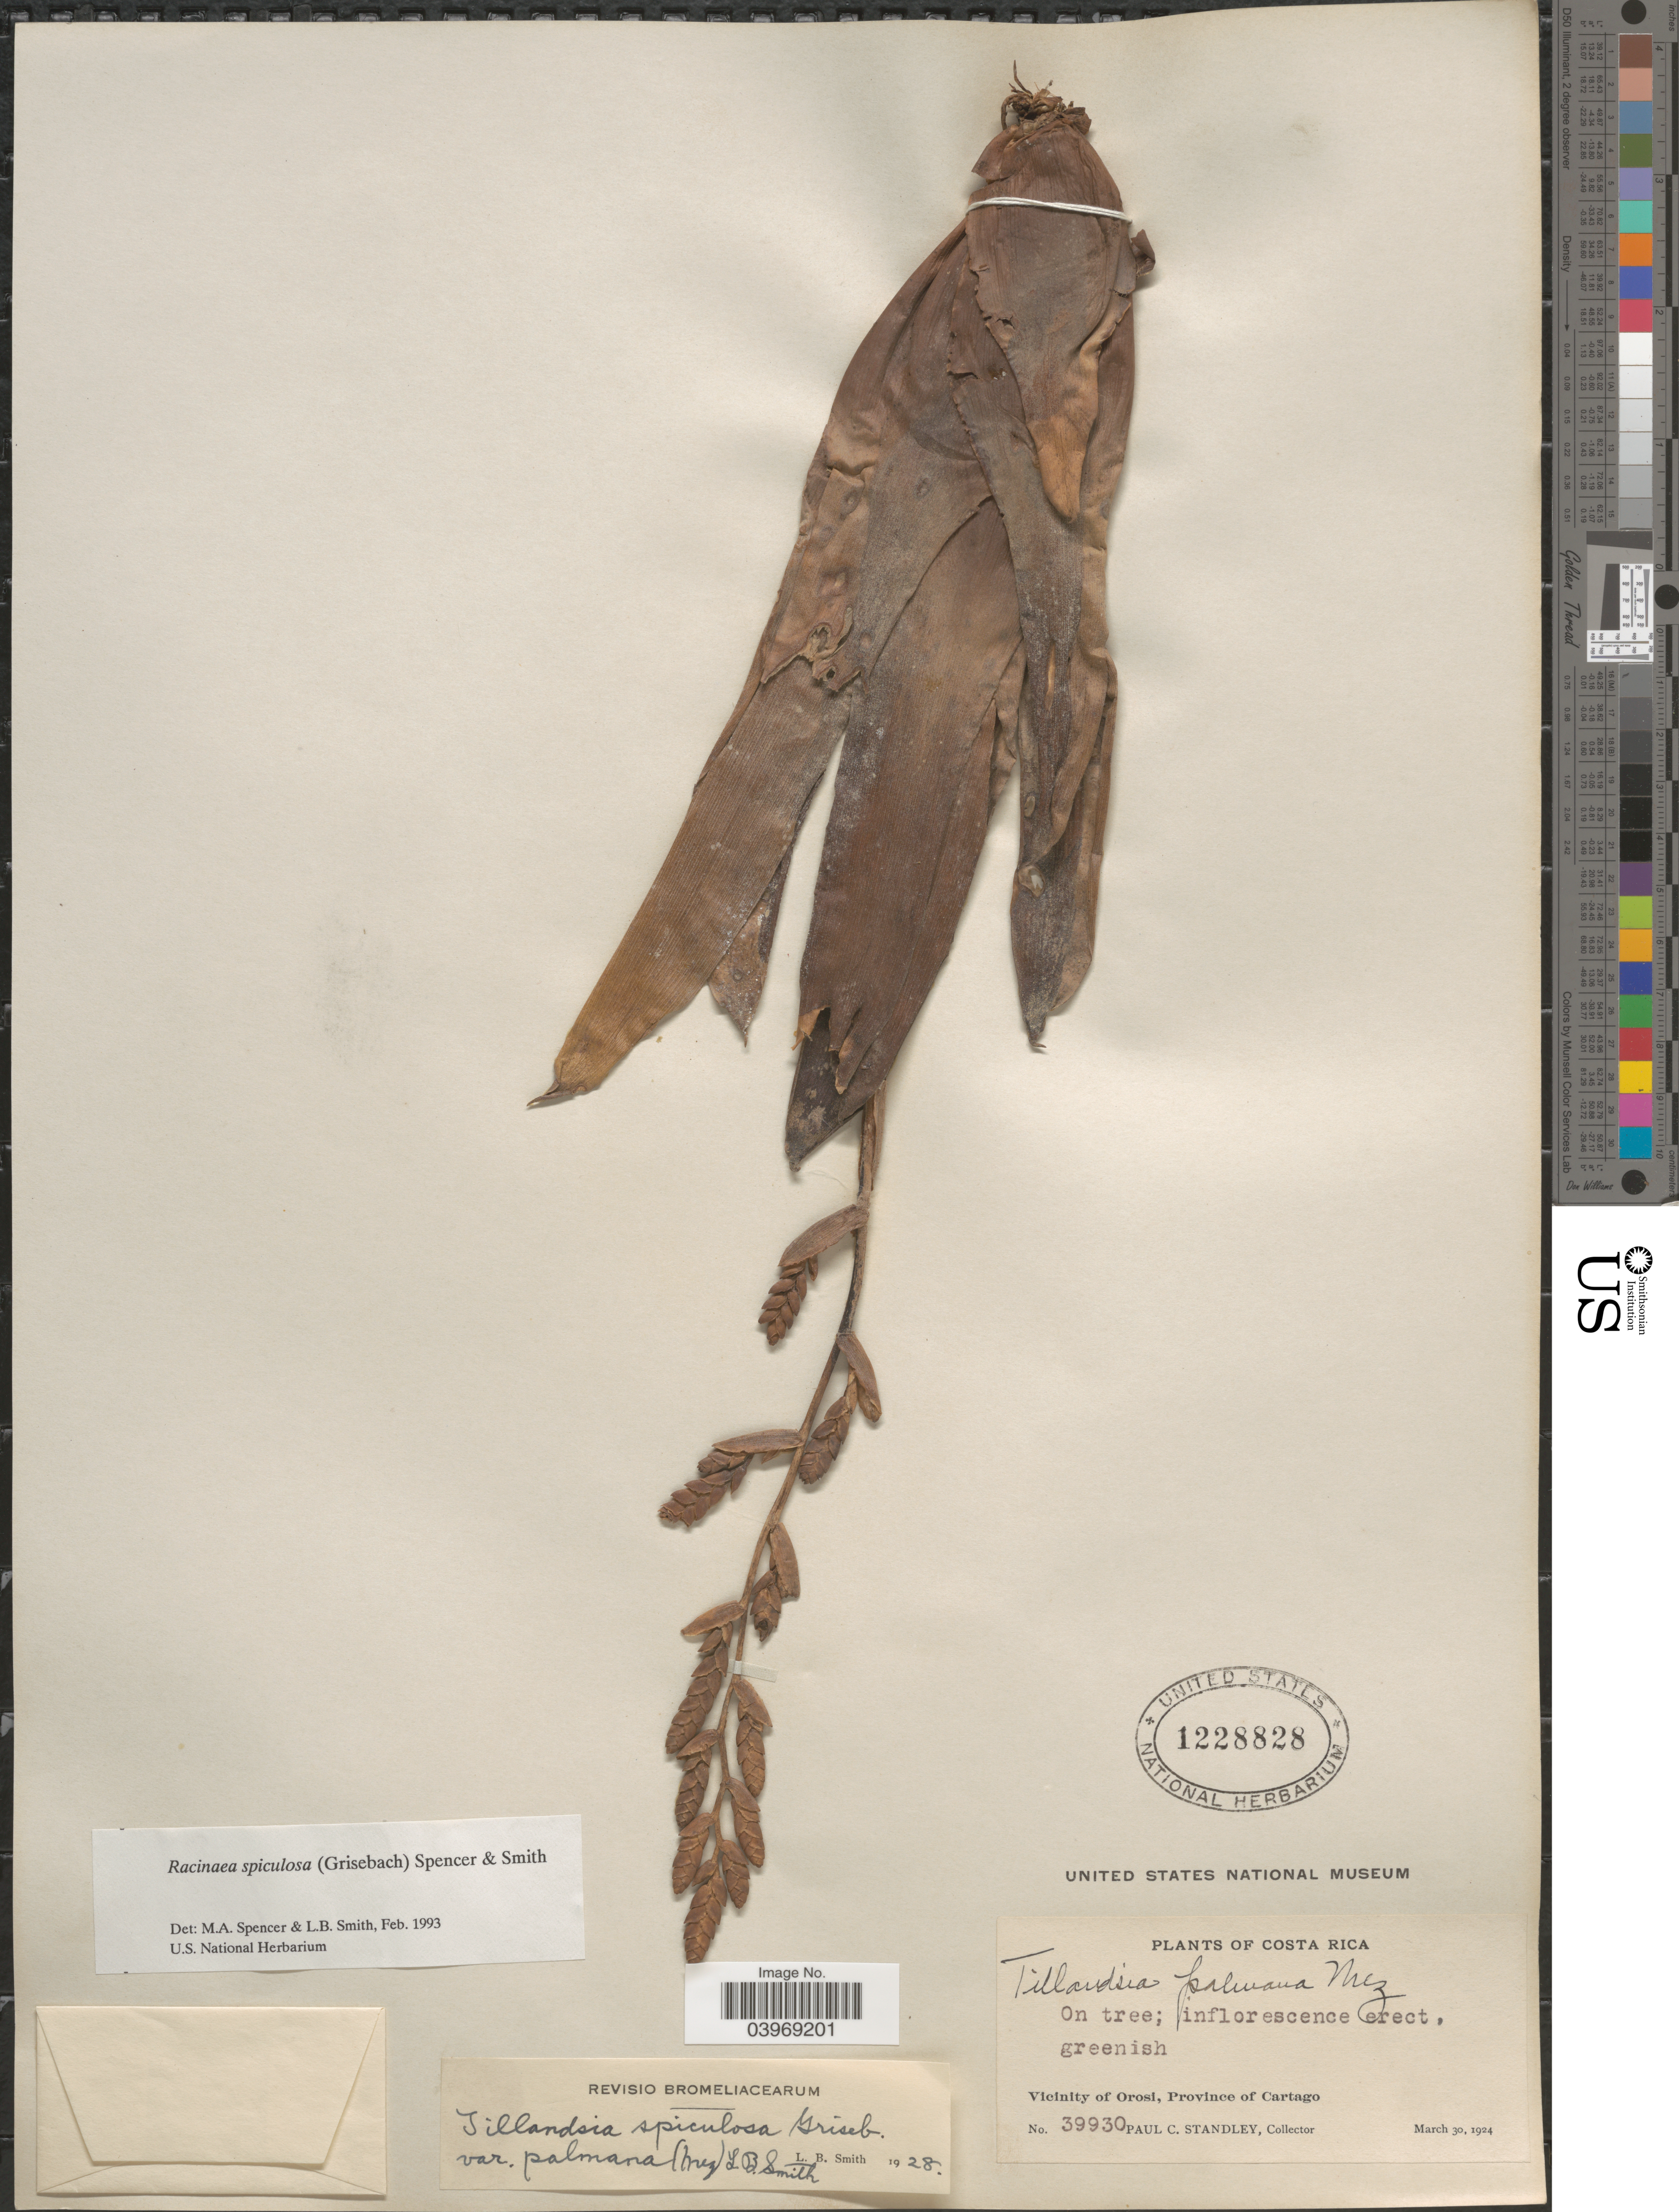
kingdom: Plantae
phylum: Tracheophyta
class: Liliopsida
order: Poales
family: Bromeliaceae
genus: Racinaea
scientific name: Racinaea spiculosa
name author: (Griseb.) M.A. Spencer & L.B. Sm.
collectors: P. C. Standley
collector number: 39930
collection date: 1924-03-30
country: Costa Rica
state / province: Cartago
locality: Vicinity of Orosi.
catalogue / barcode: US 1228828